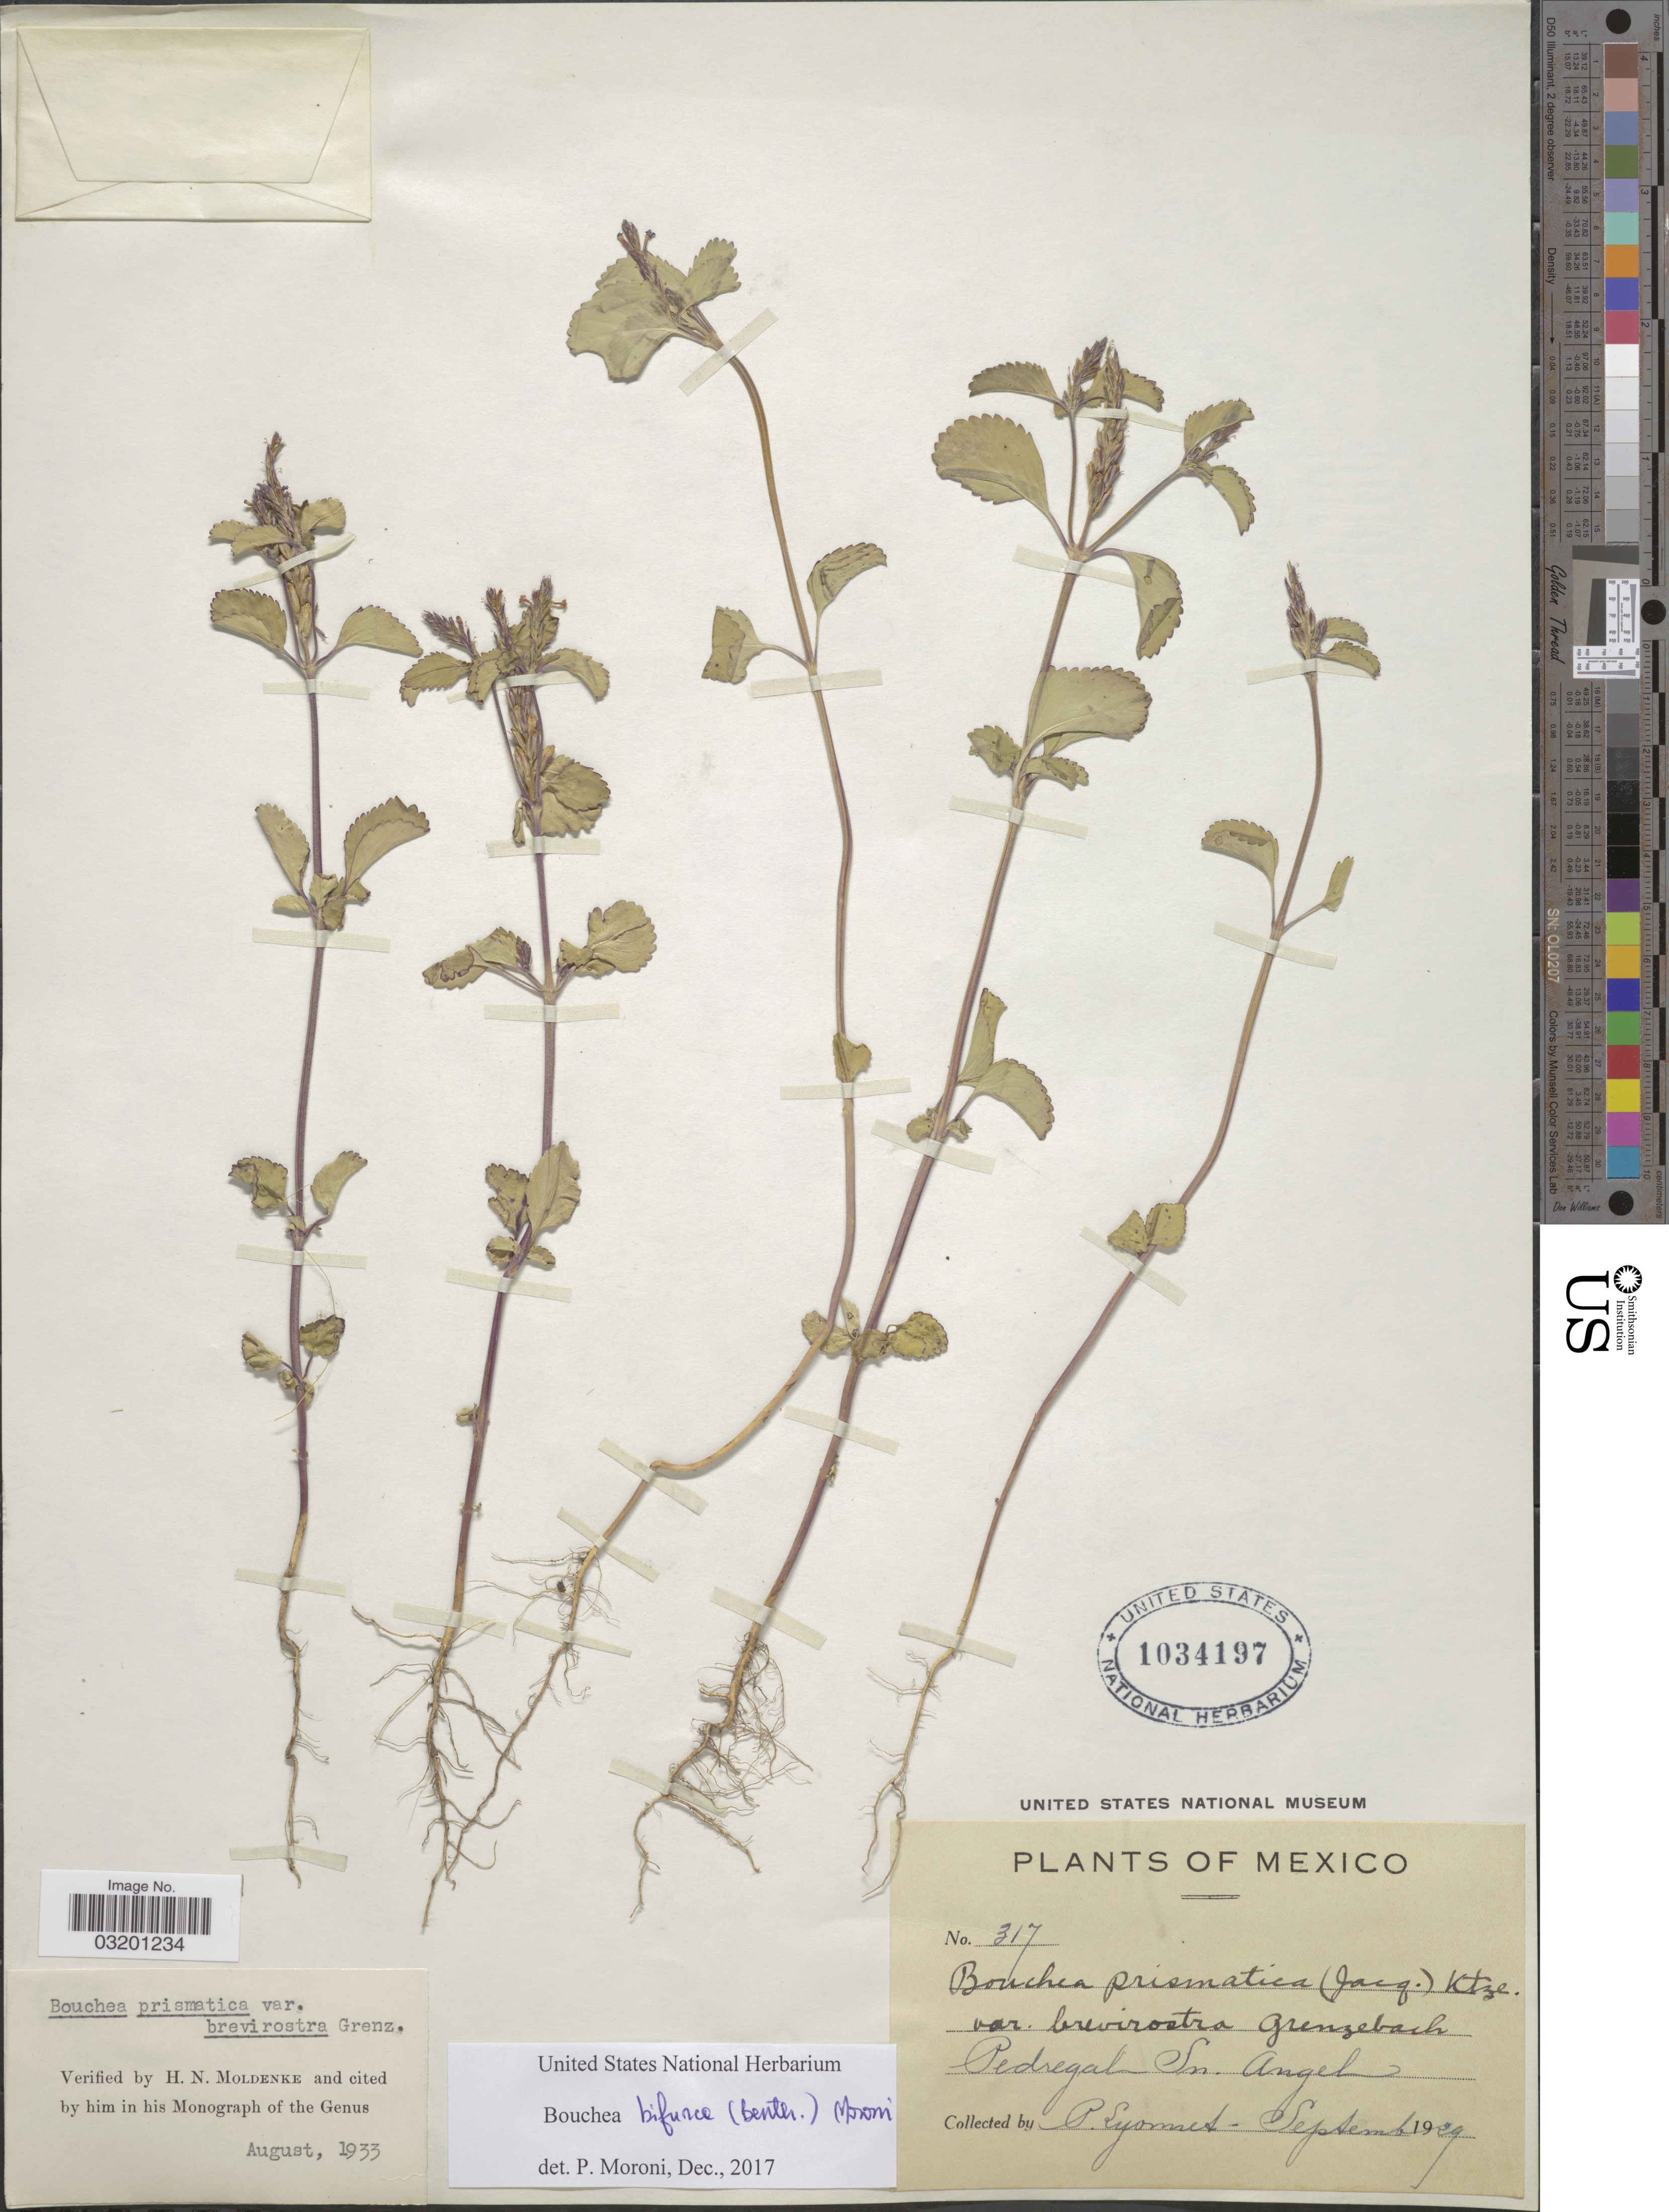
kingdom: Plantae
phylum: Tracheophyta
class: Magnoliopsida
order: Lamiales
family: Verbenaceae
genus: Bouchea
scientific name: Bouchea bifurca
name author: (Benth.) P. Moroni & N. O'Leary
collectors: P. Lyonnet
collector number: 317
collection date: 1929-09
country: Mexico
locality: Pedregal Sn. Angel.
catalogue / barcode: US 1034197